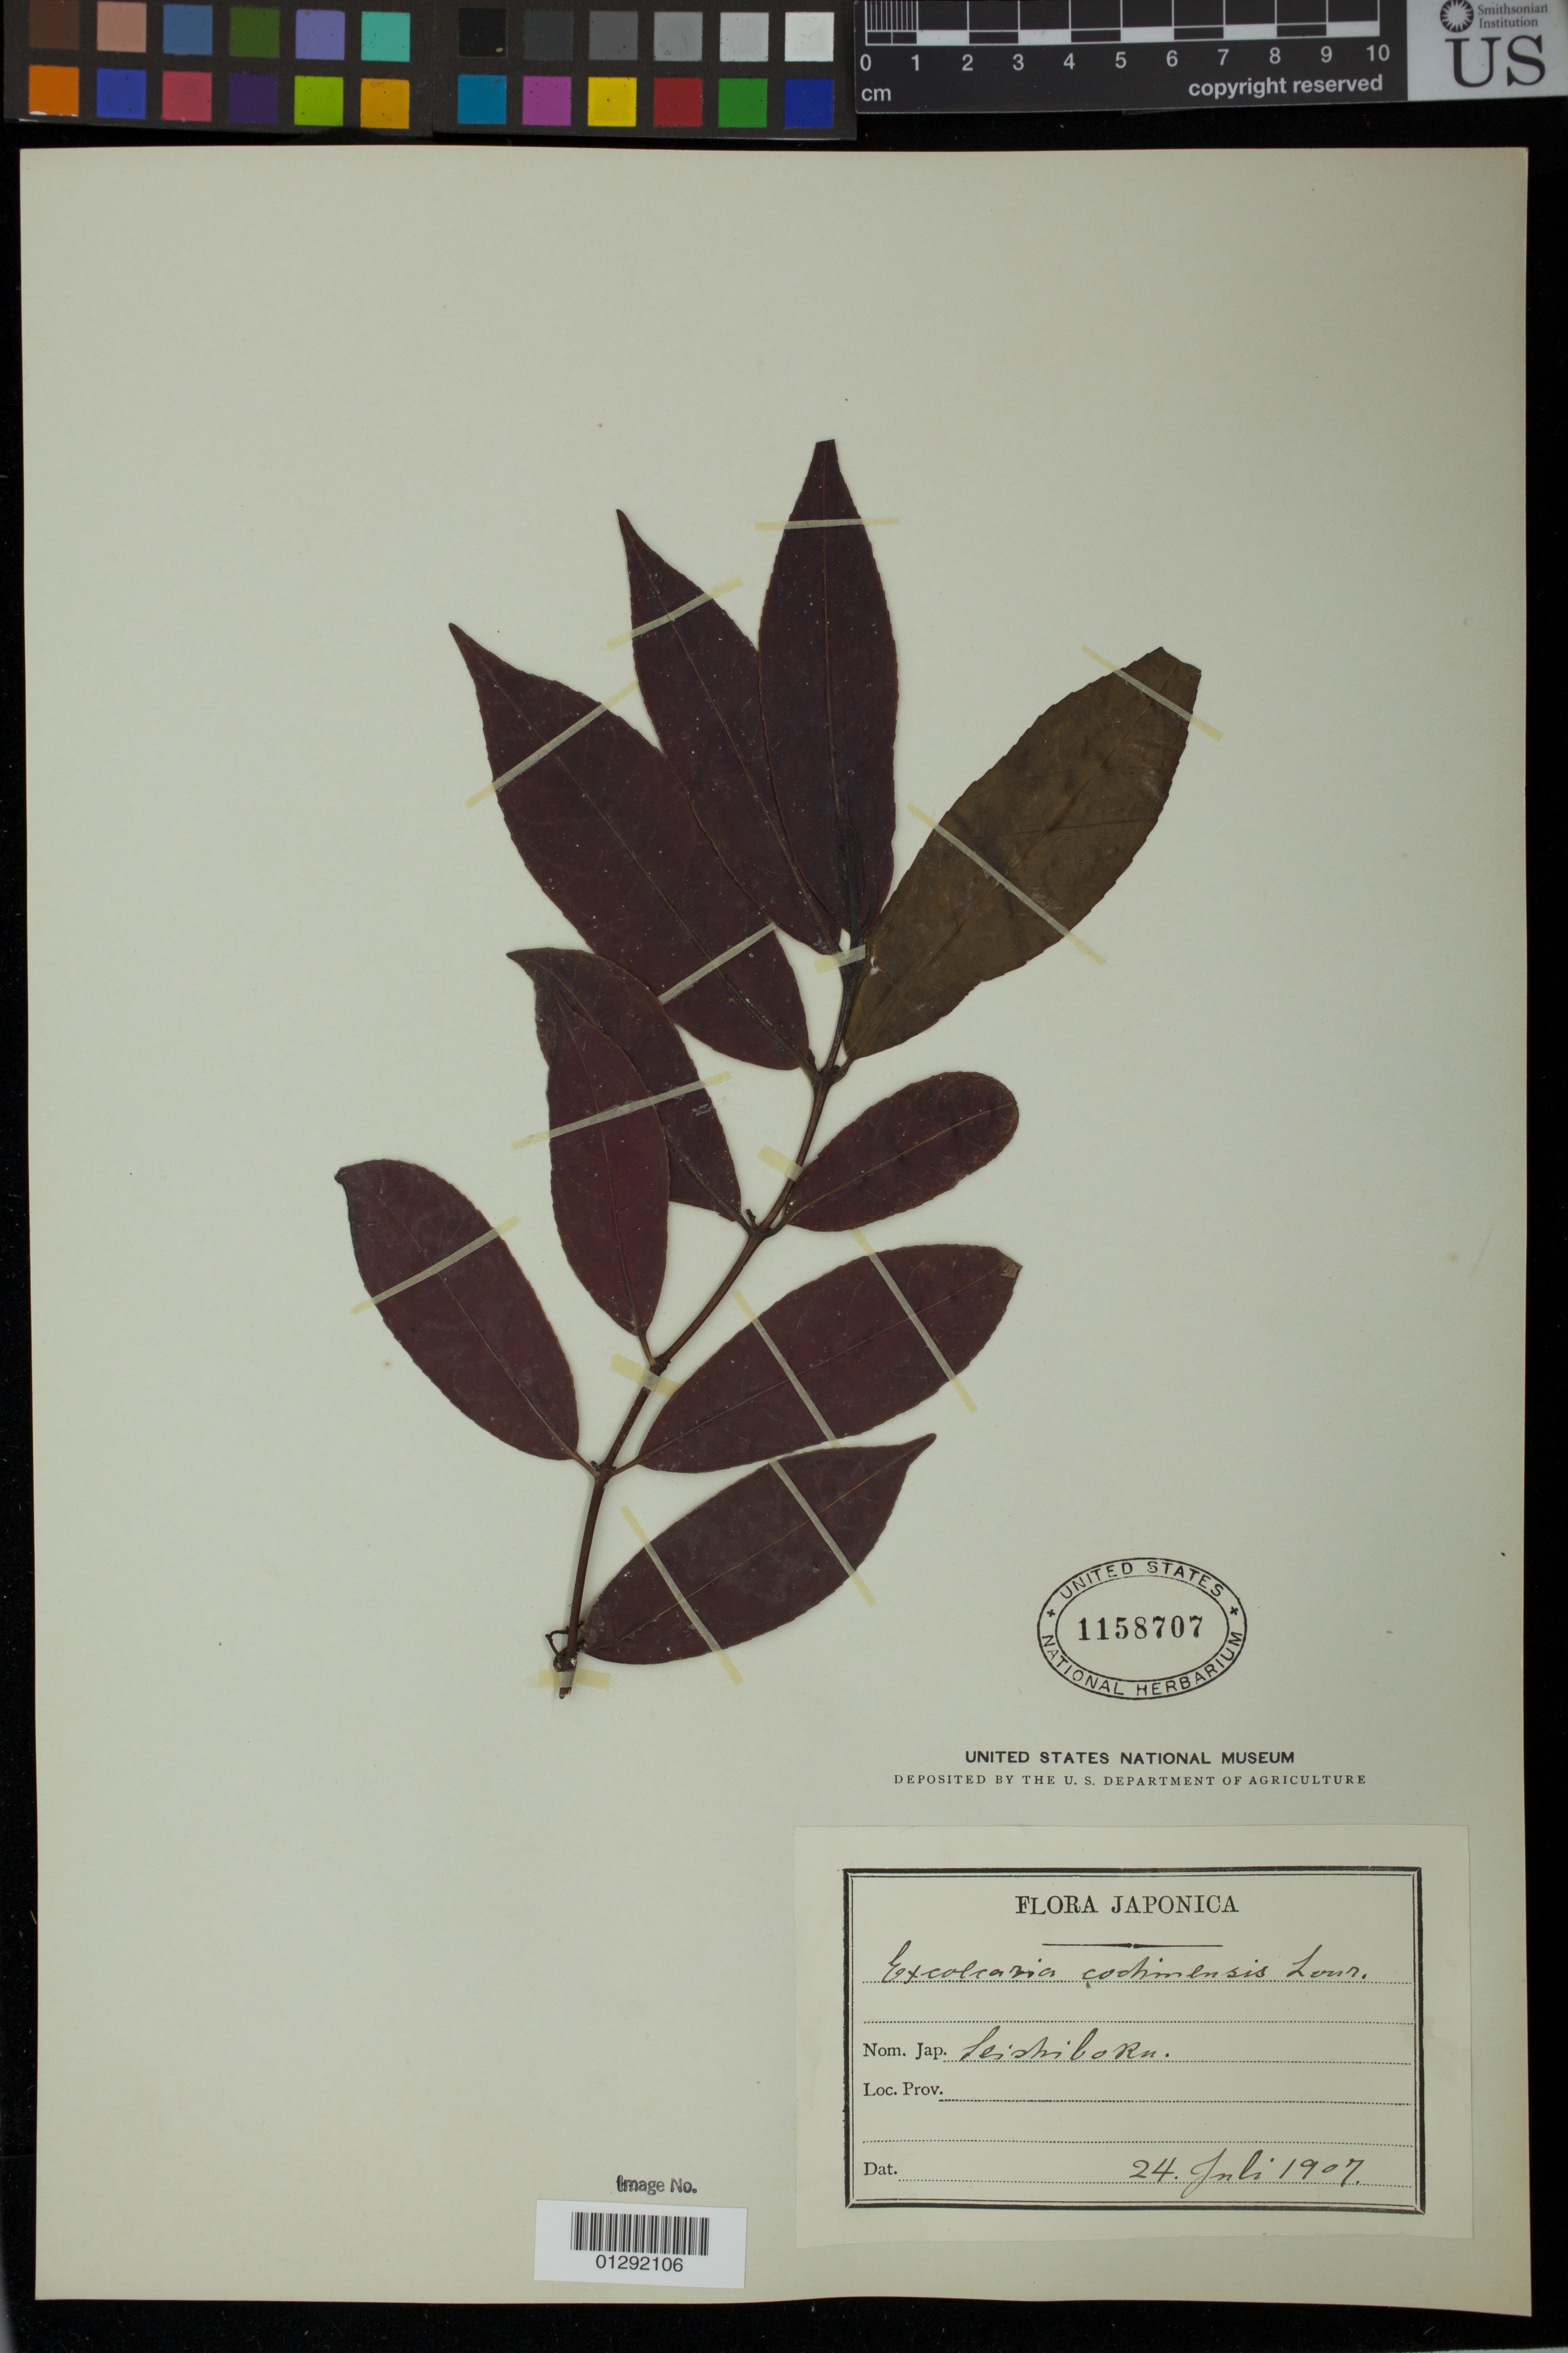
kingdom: Plantae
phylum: Tracheophyta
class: Magnoliopsida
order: Malpighiales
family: Euphorbiaceae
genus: Excoecaria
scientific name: Excoecaria cochinchinensis 'Firestorm'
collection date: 1907-07-24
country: Japan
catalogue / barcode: US 1158707